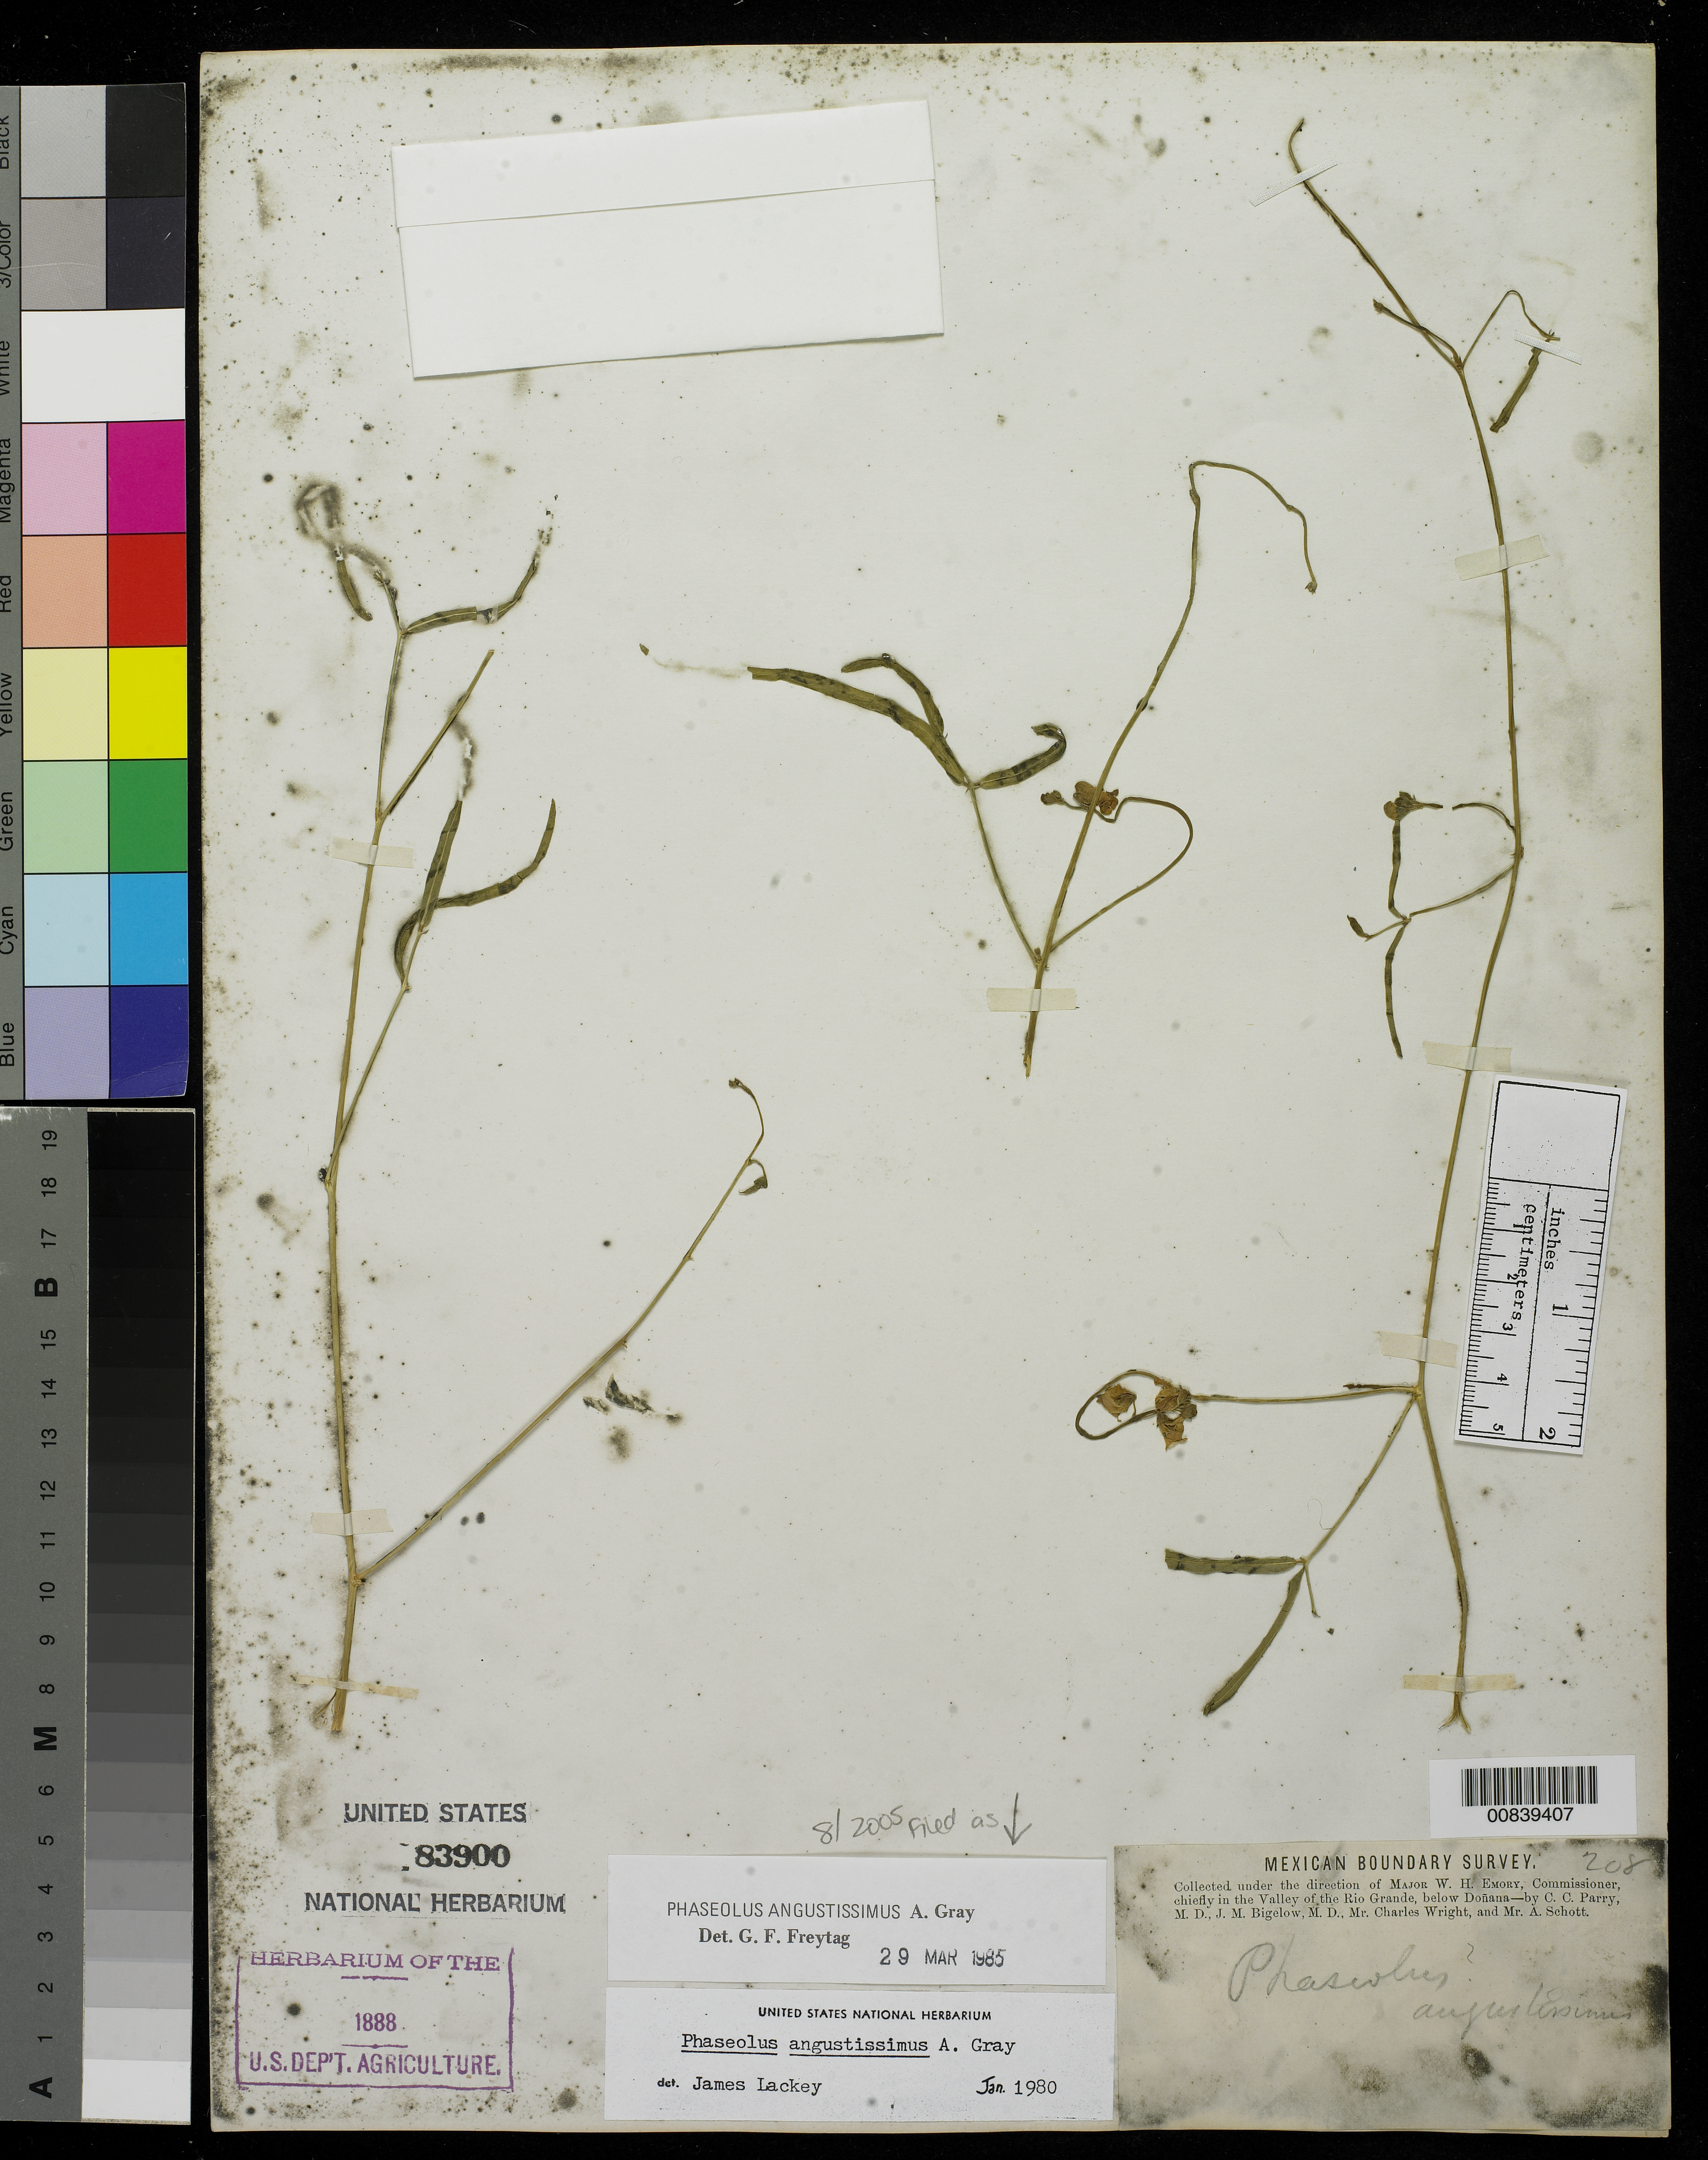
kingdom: Plantae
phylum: Tracheophyta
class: Magnoliopsida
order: Fabales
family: Fabaceae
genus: Phaseolus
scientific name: Phaseolus angustissimus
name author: A. Gray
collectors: C. C. Parry, J. M. Bigelow, C. Wright & A. C. V. Schott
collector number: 208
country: United States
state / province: New Mexico / Texas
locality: Valley of the Rio Grande, below Doñana.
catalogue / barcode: US 83900